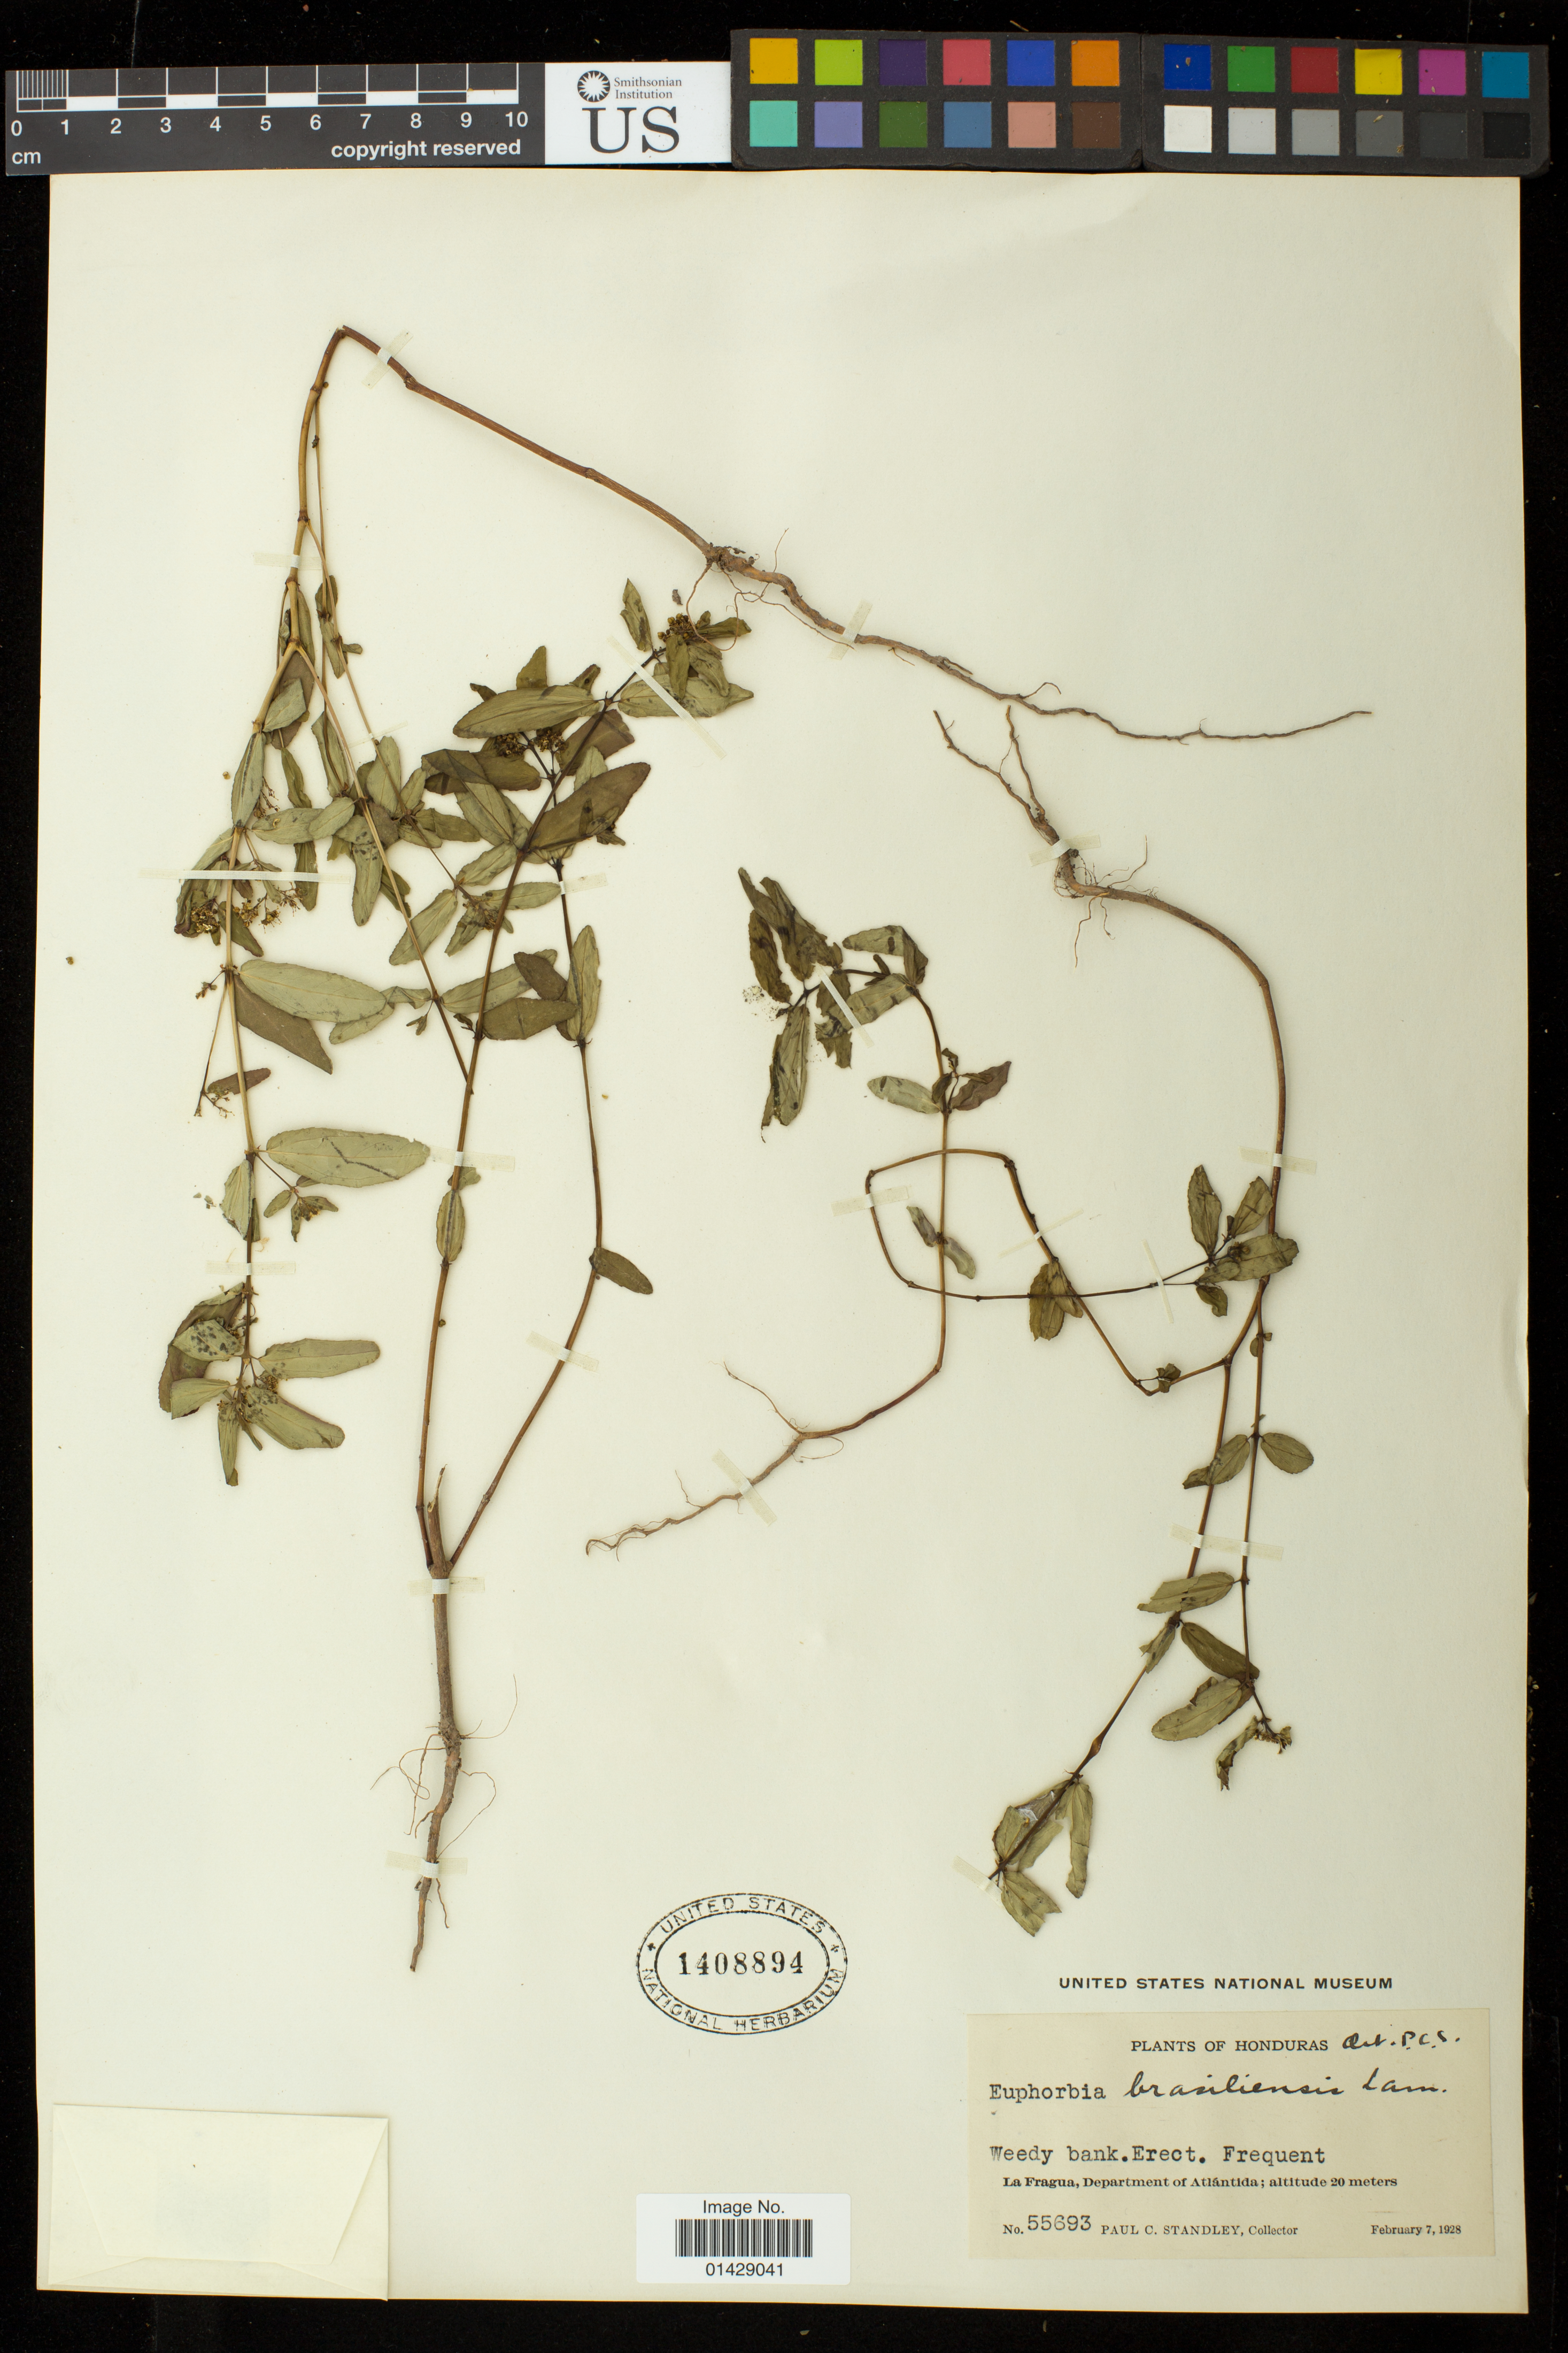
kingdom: Plantae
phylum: Tracheophyta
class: Magnoliopsida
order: Malpighiales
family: Euphorbiaceae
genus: Euphorbia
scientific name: Euphorbia hyssopifolia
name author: L.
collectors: P. C. Standley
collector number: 55693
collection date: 1928-02-07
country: Honduras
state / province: Atlántida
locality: La Fragua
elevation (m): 20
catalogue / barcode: US 1408894